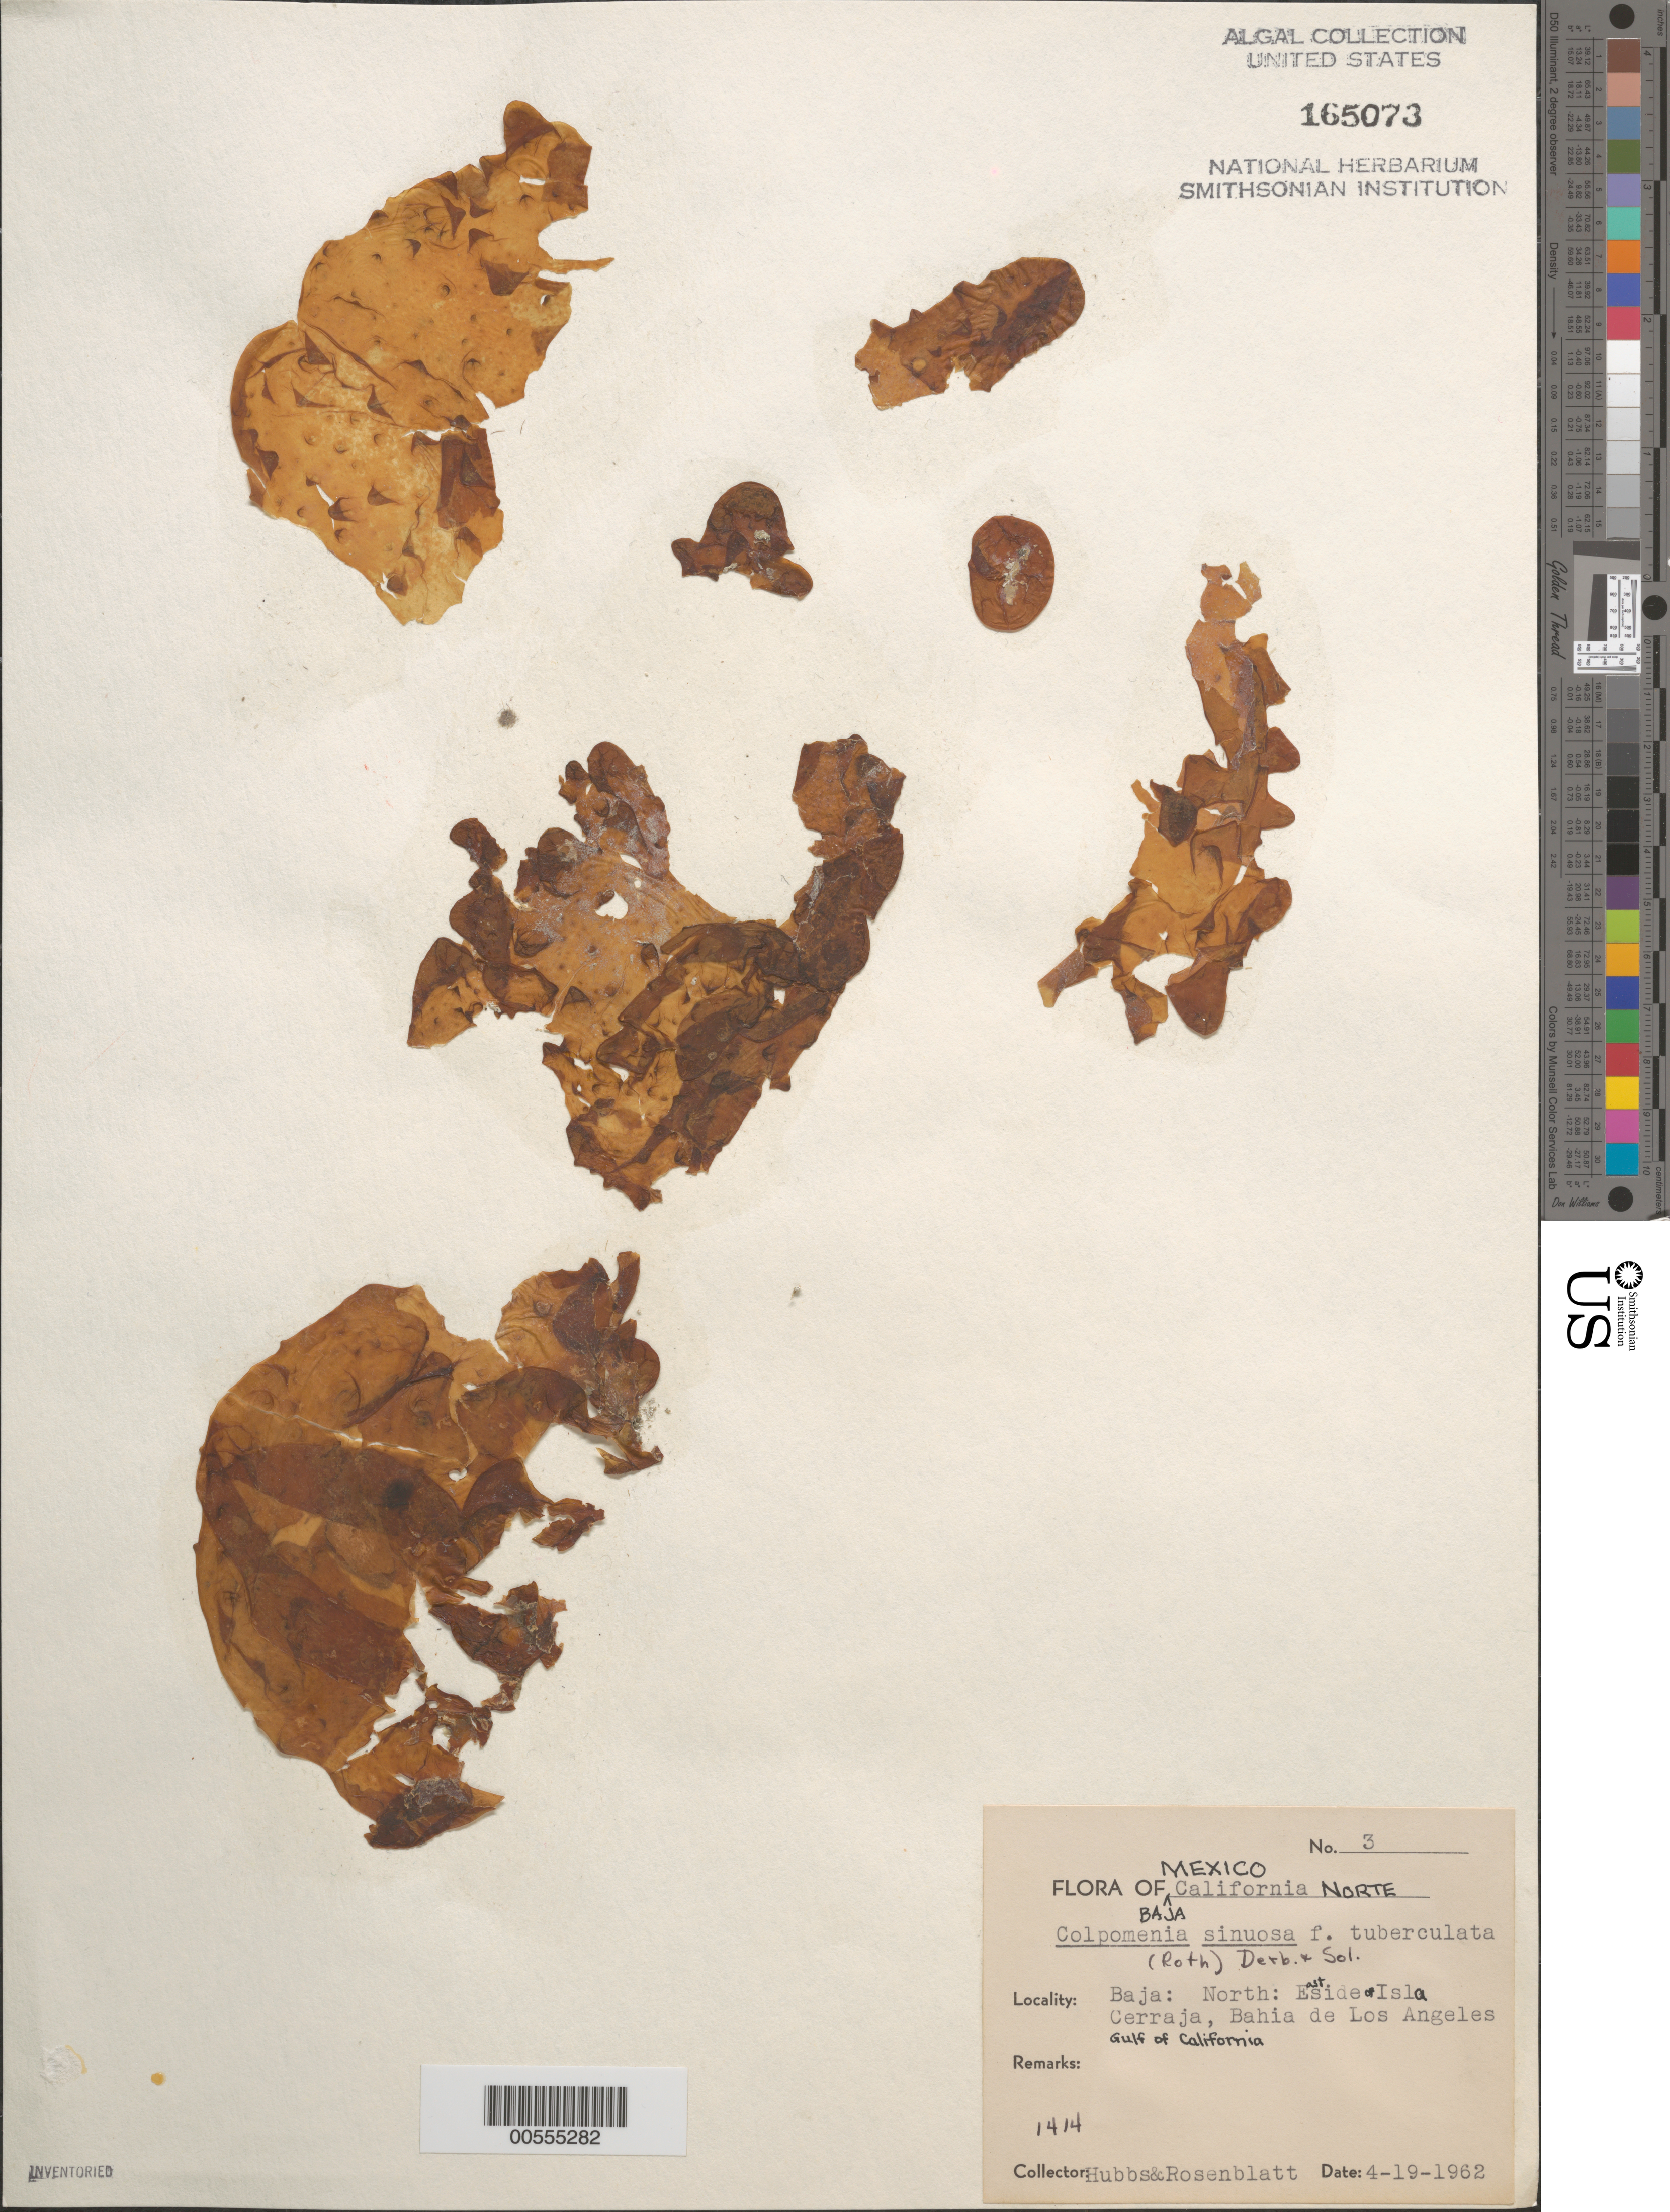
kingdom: Chromista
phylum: Ochrophyta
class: Phaeophyceae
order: Scytosiphonales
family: Scytosiphonaceae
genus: Colpomenia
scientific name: Colpomenia sinuosa f. tuberculata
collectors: C. Hubbs & -. Rosenblatt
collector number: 3 & 1414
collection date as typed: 19 Apr 1962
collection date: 1962-04-19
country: Mexico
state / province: Baja California Norte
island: Isla Cerraja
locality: Bahia de los Angeles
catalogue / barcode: US 165073